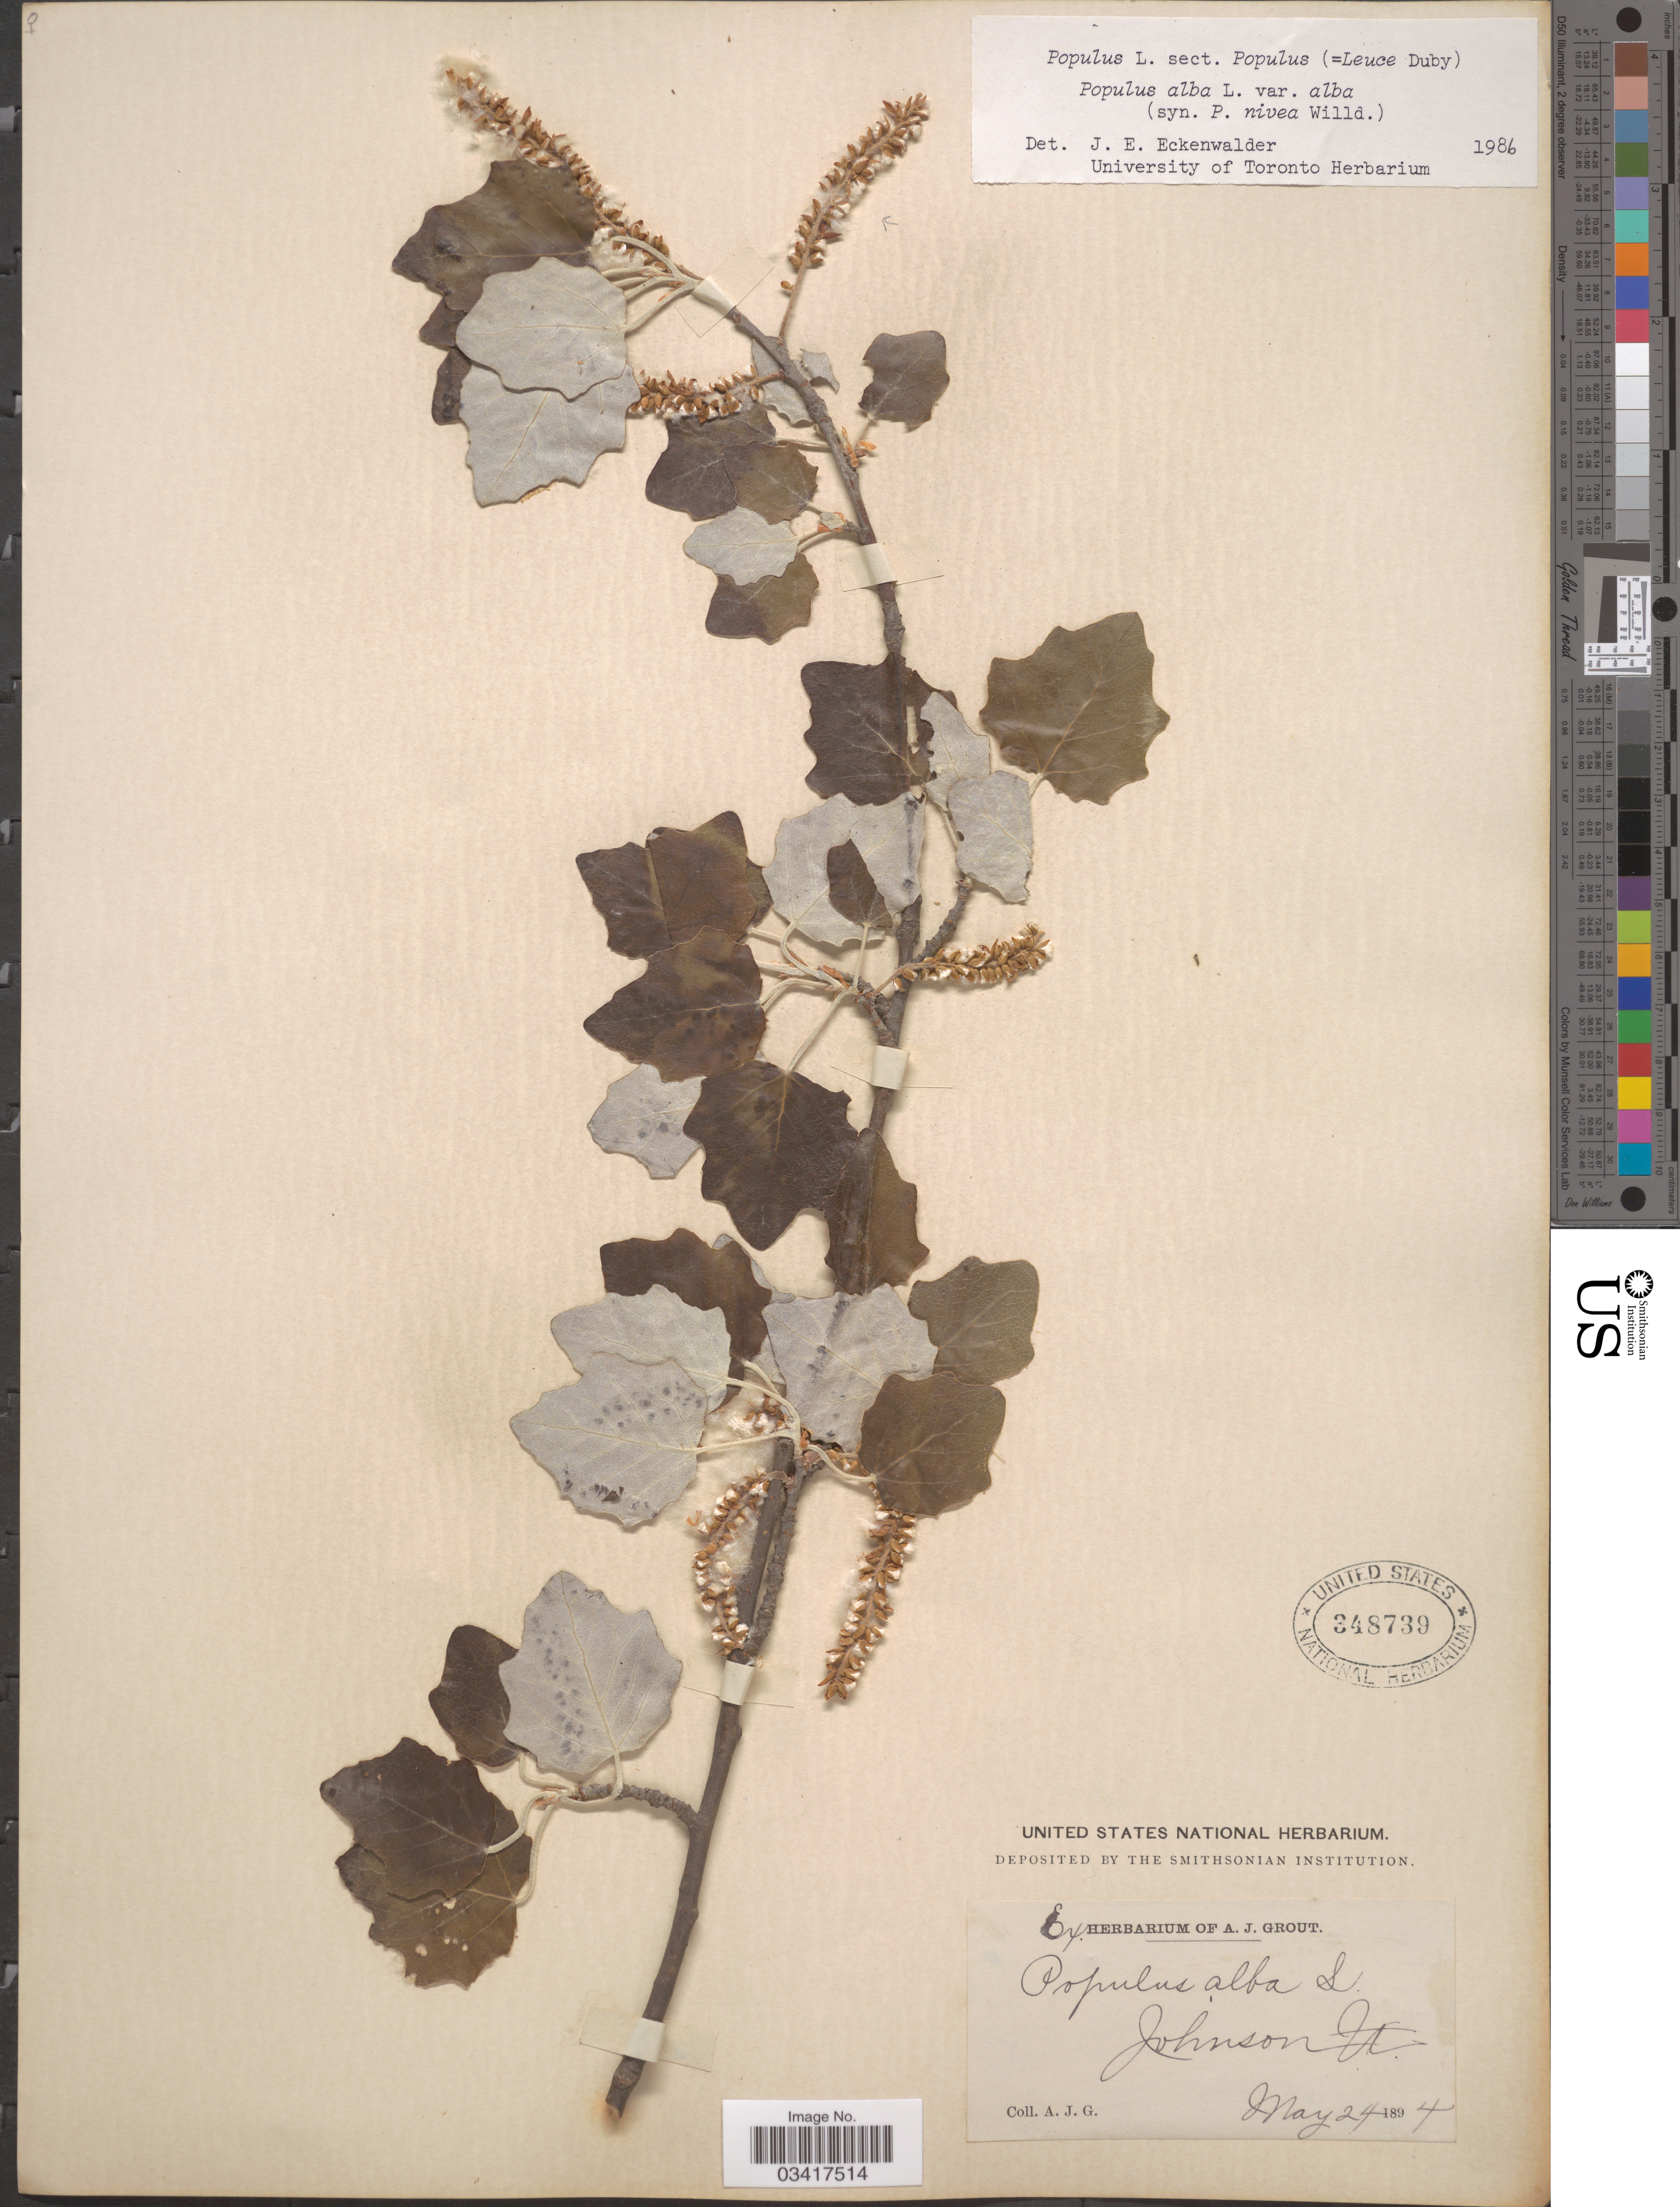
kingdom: Plantae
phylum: Tracheophyta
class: Magnoliopsida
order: Malpighiales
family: Salicaceae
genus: Populus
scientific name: Populus alba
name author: L.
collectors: A. J. Grout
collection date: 1894-04-24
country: United States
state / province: Vermont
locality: Johnson.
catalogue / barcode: US 348739